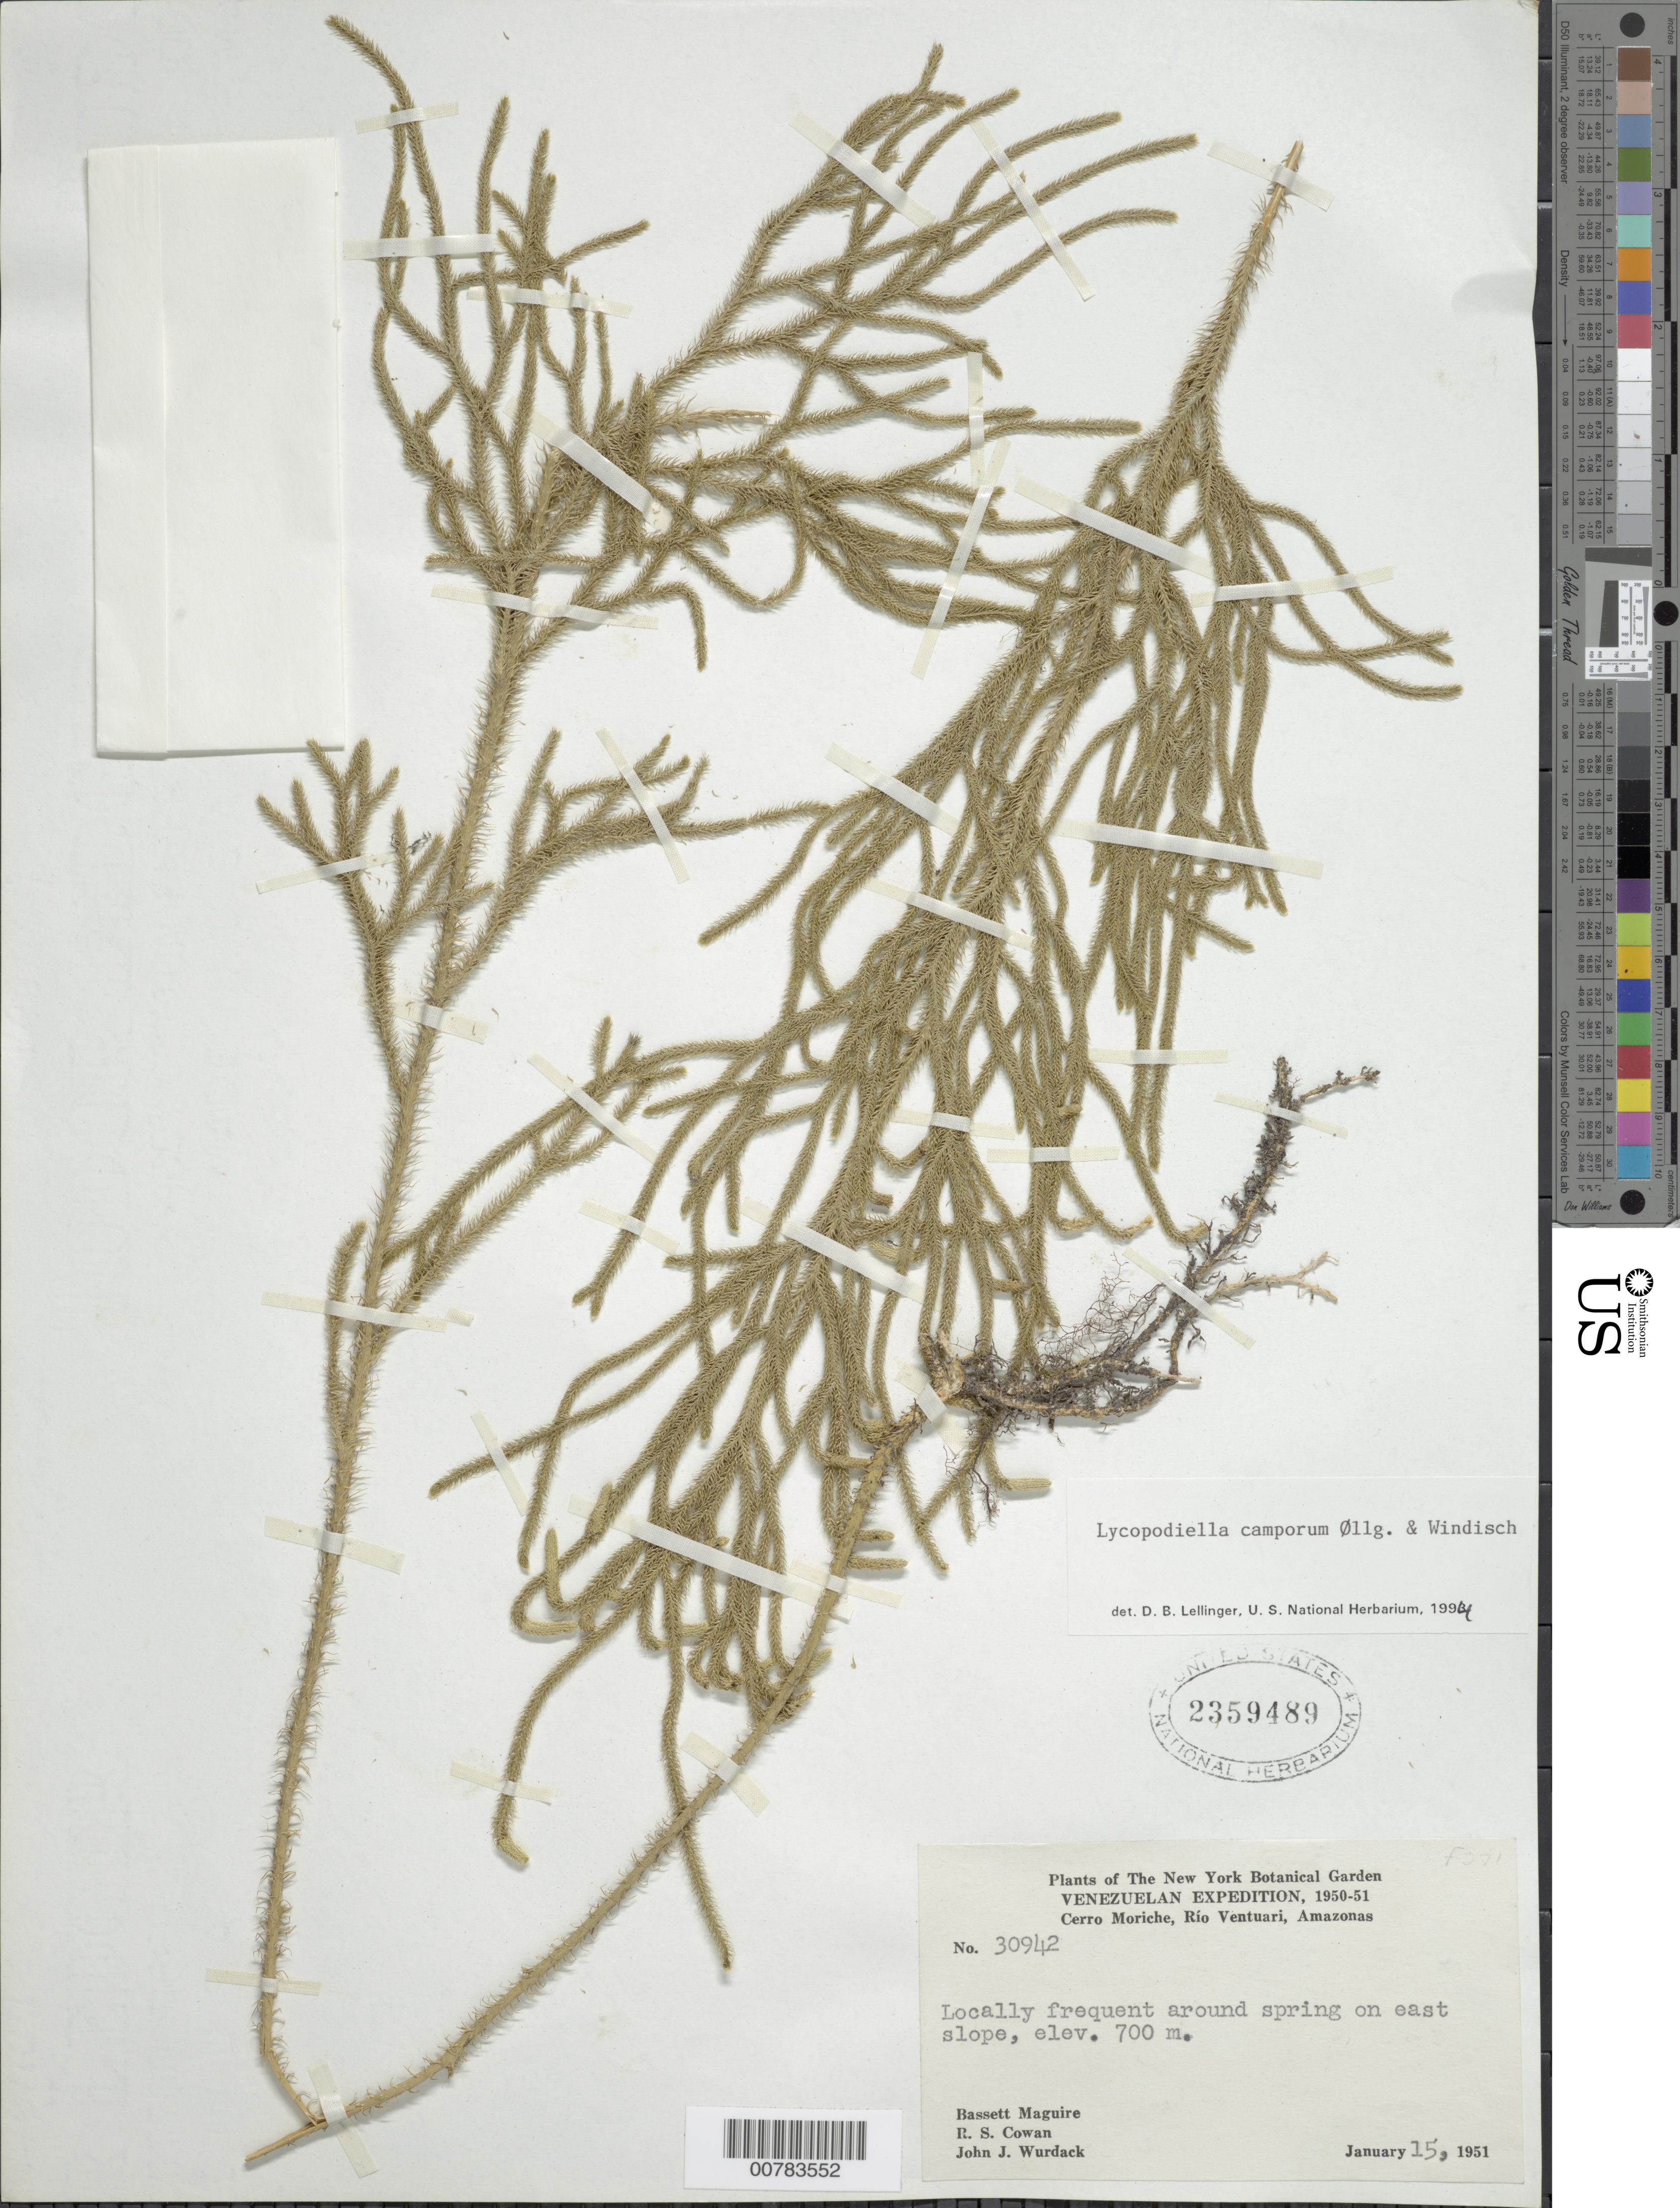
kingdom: Plantae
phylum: Tracheophyta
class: Lycopodiopsida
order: Lycopodiales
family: Lycopodiaceae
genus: Palhinhaea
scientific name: Palhinhaea camporum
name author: (B. Øllg. & P.G. Windisch) Holub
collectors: B. Maguire, R. S. Cowan & J. J. Wurdack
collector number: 30942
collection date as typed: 15-Jan-51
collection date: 1951-01-15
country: Venezuela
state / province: Amazonas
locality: Cerro Moriche, Río Ventuari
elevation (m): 700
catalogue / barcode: US 2359489